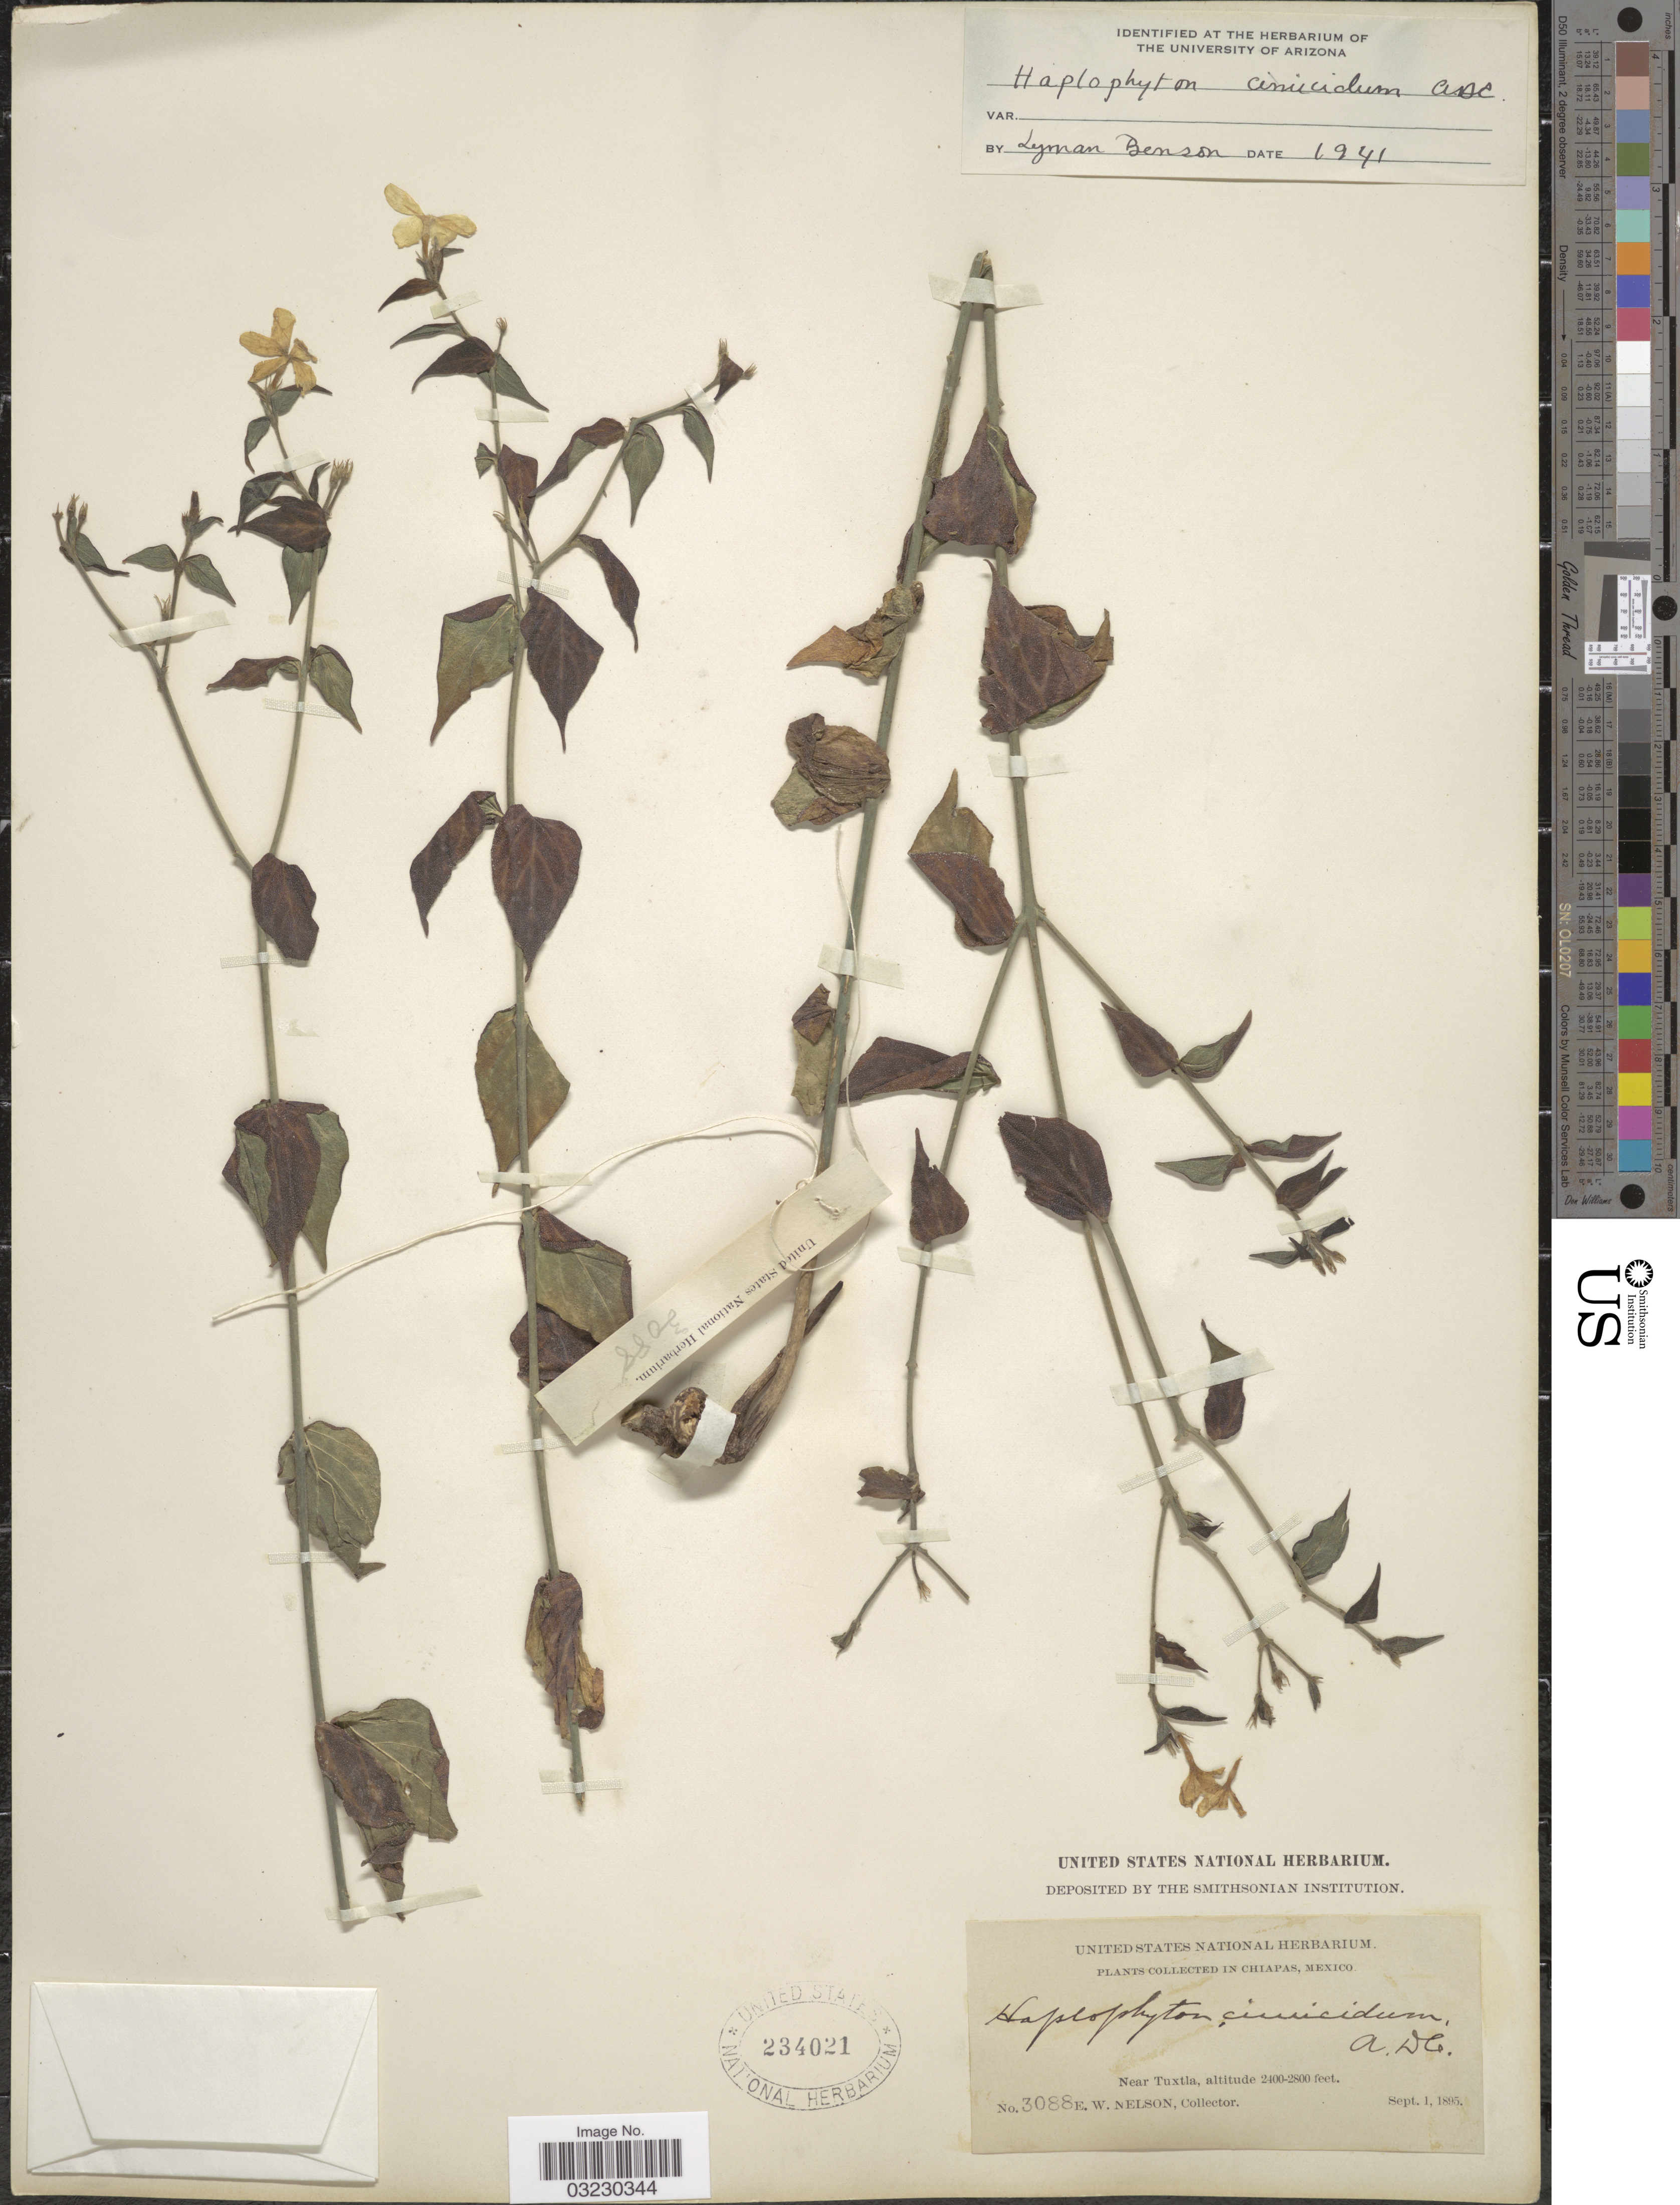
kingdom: Plantae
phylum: Tracheophyta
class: Magnoliopsida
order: Gentianales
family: Apocynaceae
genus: Haplophyton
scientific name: Haplophyton cimicidum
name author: A. DC.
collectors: E. W. Nelson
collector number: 3088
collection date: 1895-09-01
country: Mexico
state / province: Chiapas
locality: Near Tuxtla.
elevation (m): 732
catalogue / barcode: US 234021